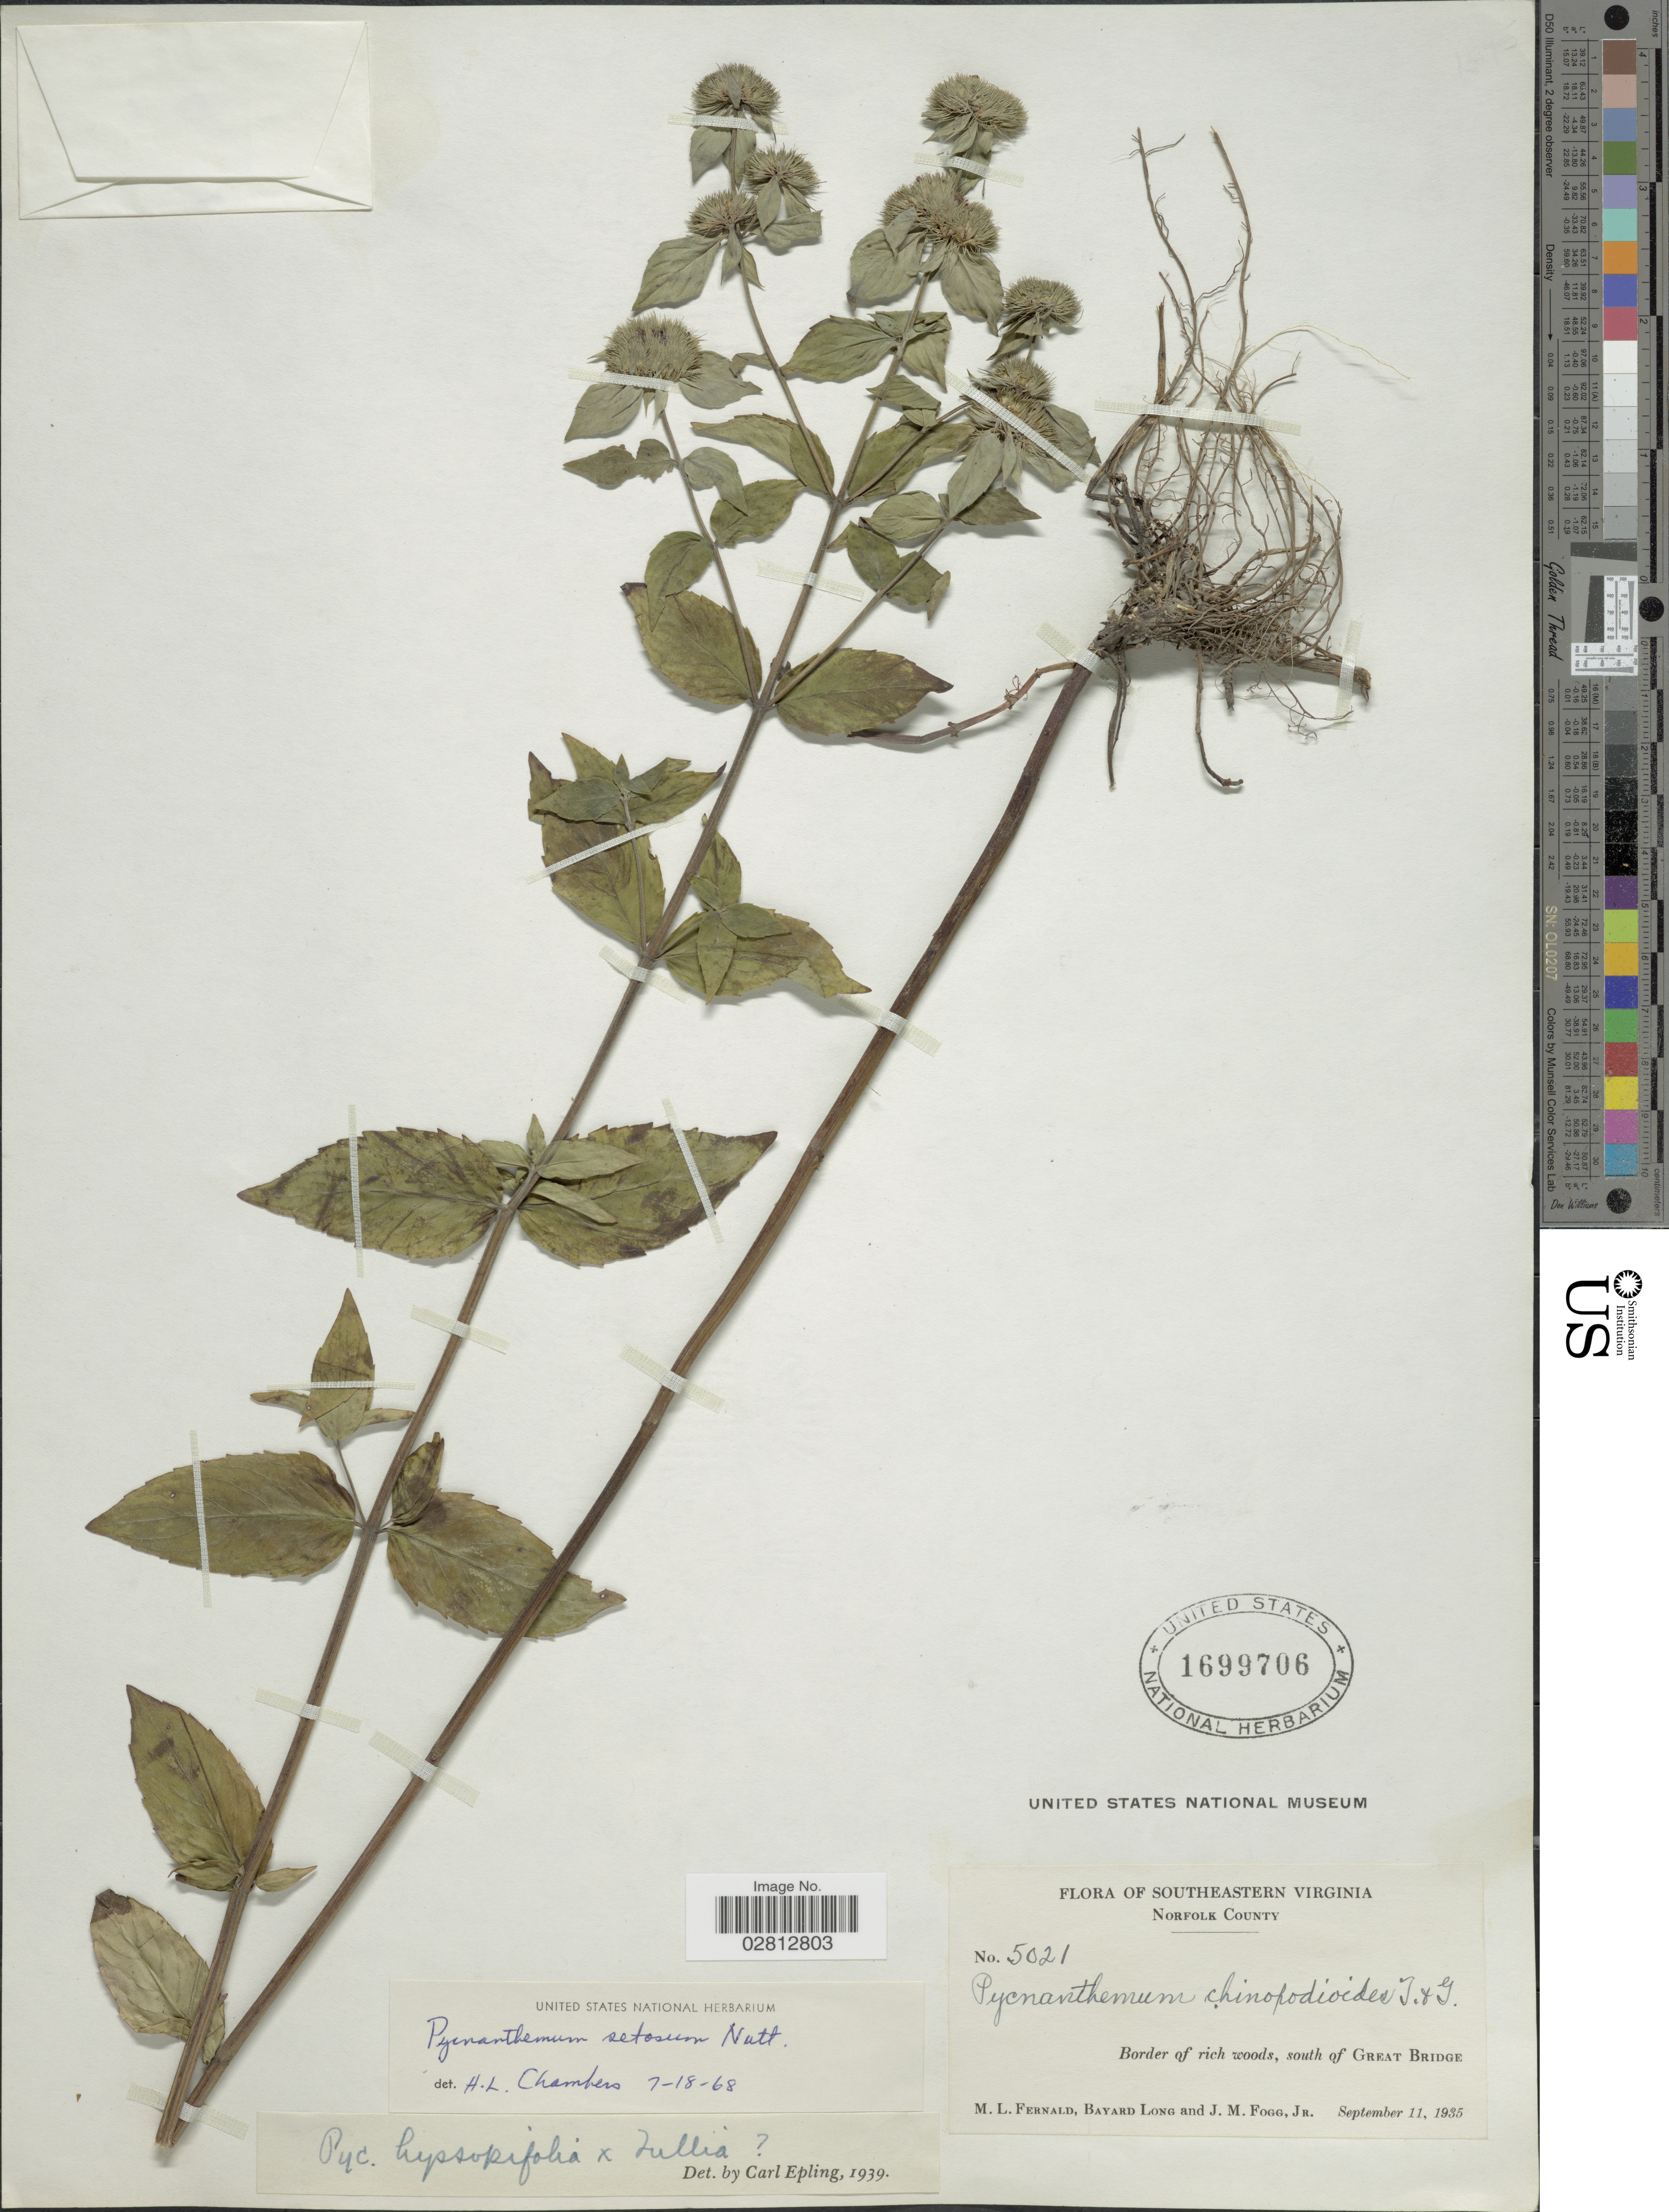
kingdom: Plantae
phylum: Tracheophyta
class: Magnoliopsida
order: Lamiales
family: Lamiaceae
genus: Pycnanthemum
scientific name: Pycnanthemum setosum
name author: Nutt.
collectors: M. L. Fernald, B. Long & J. Fogg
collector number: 5021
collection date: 1935-09-11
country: United States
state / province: Virginia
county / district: City of Norfolk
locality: Southeastern Virginia. Norfolk County. Border of rich woods, south of Great Bridge.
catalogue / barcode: US 1699706